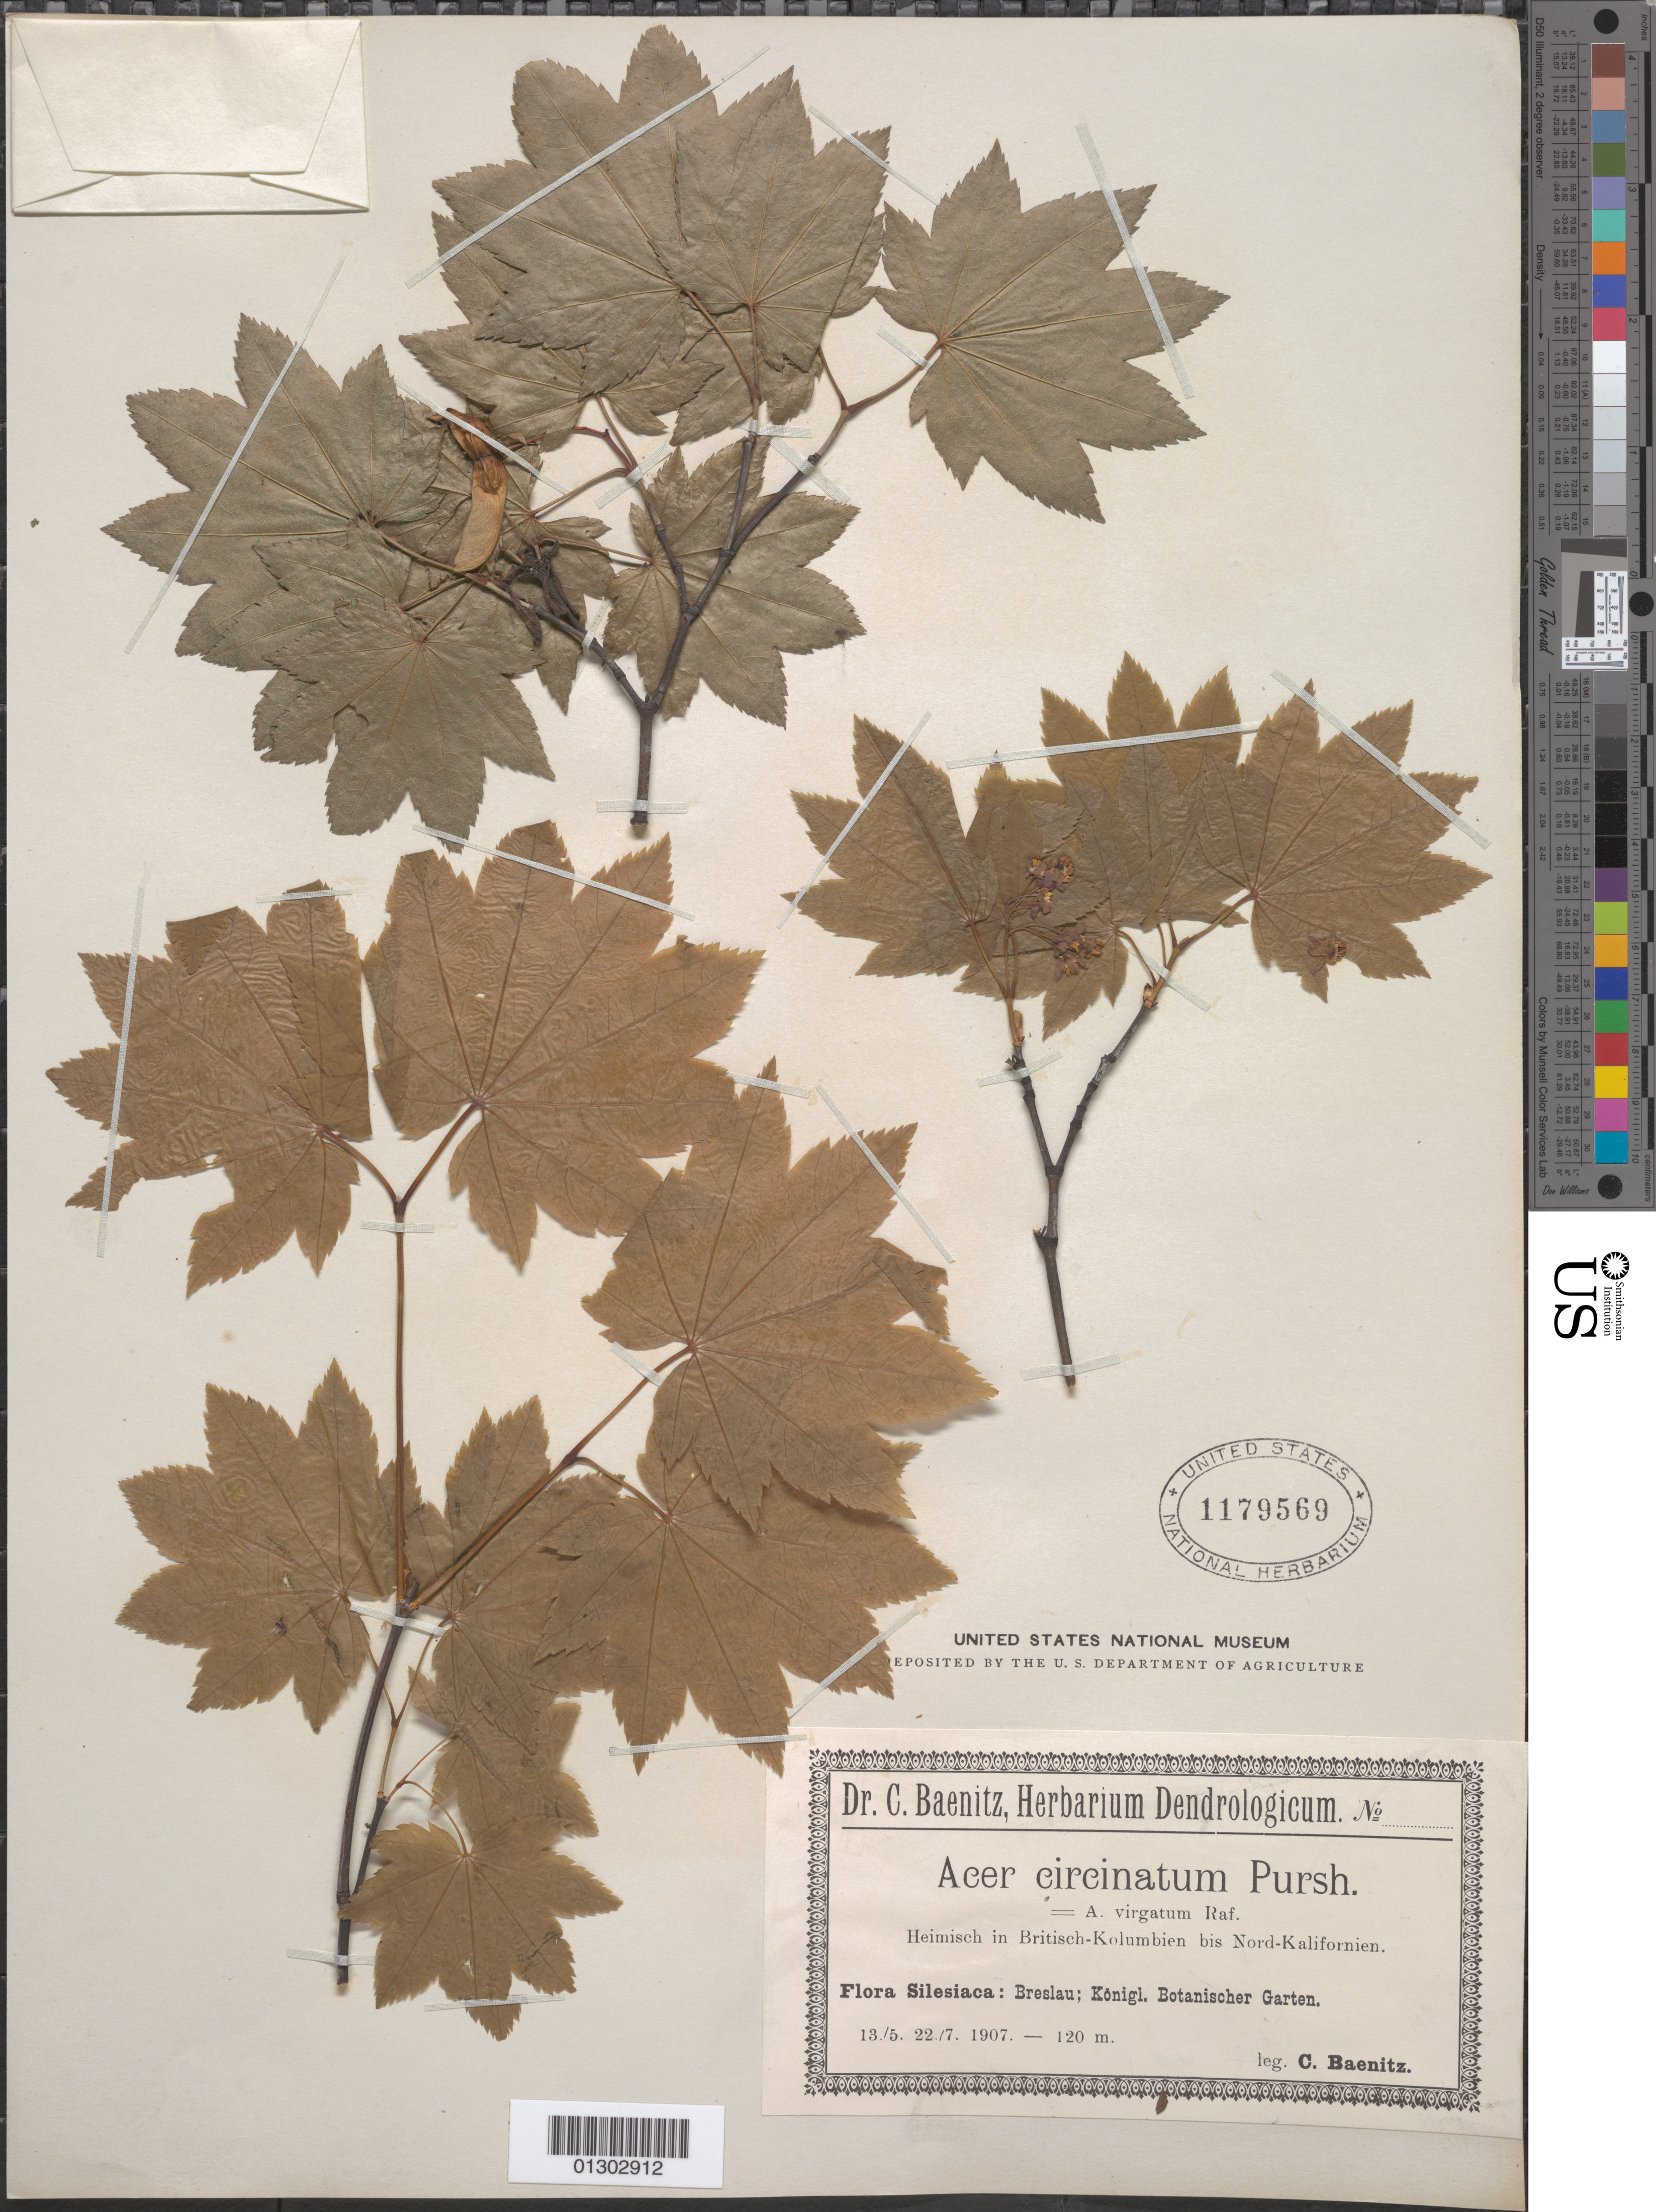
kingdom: Plantae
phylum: Tracheophyta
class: Magnoliopsida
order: Sapindales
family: Sapindaceae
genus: Acer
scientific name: Acer circinatum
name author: Pursh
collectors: C. G. Baenitz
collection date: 1907-05-13/1907-07-22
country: Canada / United States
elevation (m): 120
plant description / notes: Cultivated (?): Breslau, Königl. Botanischer Garten.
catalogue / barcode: US 1179569